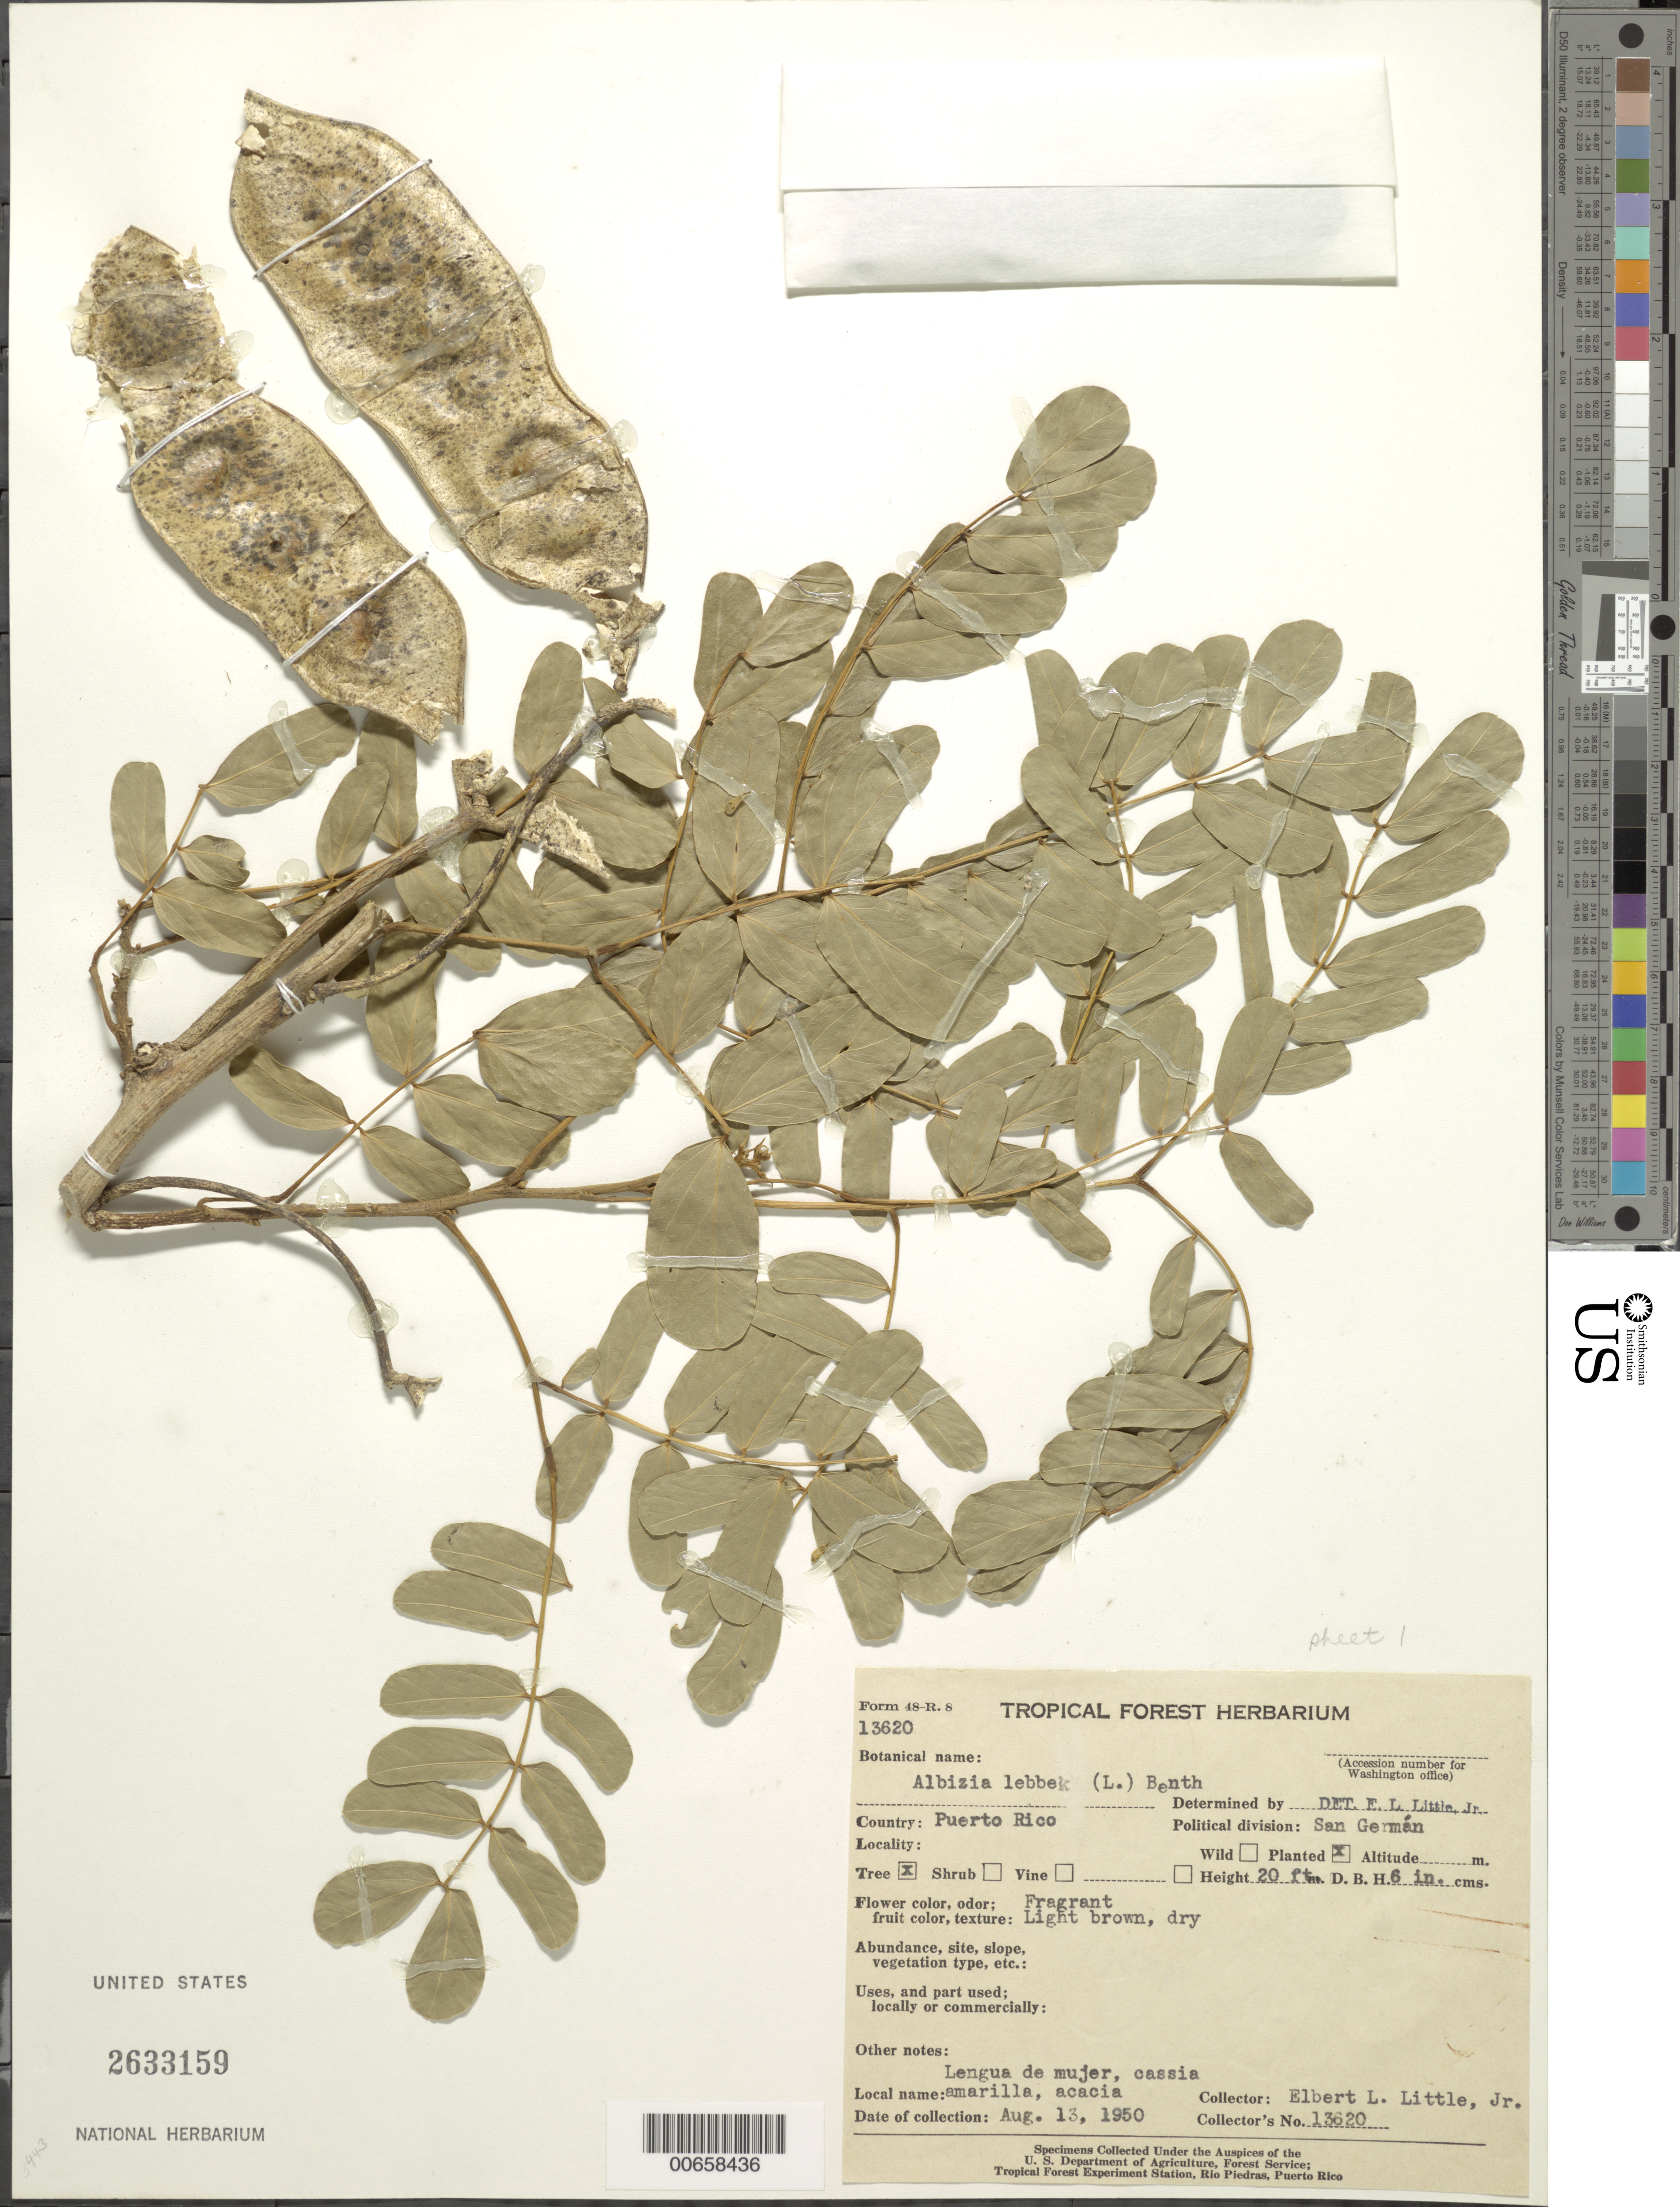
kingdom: Plantae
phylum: Tracheophyta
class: Magnoliopsida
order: Fabales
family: Fabaceae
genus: Albizia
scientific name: Albizia lebbeck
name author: (L.) Benth.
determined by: Little, Elbert L., Jr., (FSSR), United States Department of Agriculture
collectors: E. L. Little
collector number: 13620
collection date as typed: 13 Aug 1950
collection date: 1950-08-13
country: Puerto Rico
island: Greater Antilles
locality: San German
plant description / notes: Common name: Lengua de mujer; Common name: cassia amarilla; Common name: acacia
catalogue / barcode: US 2633159